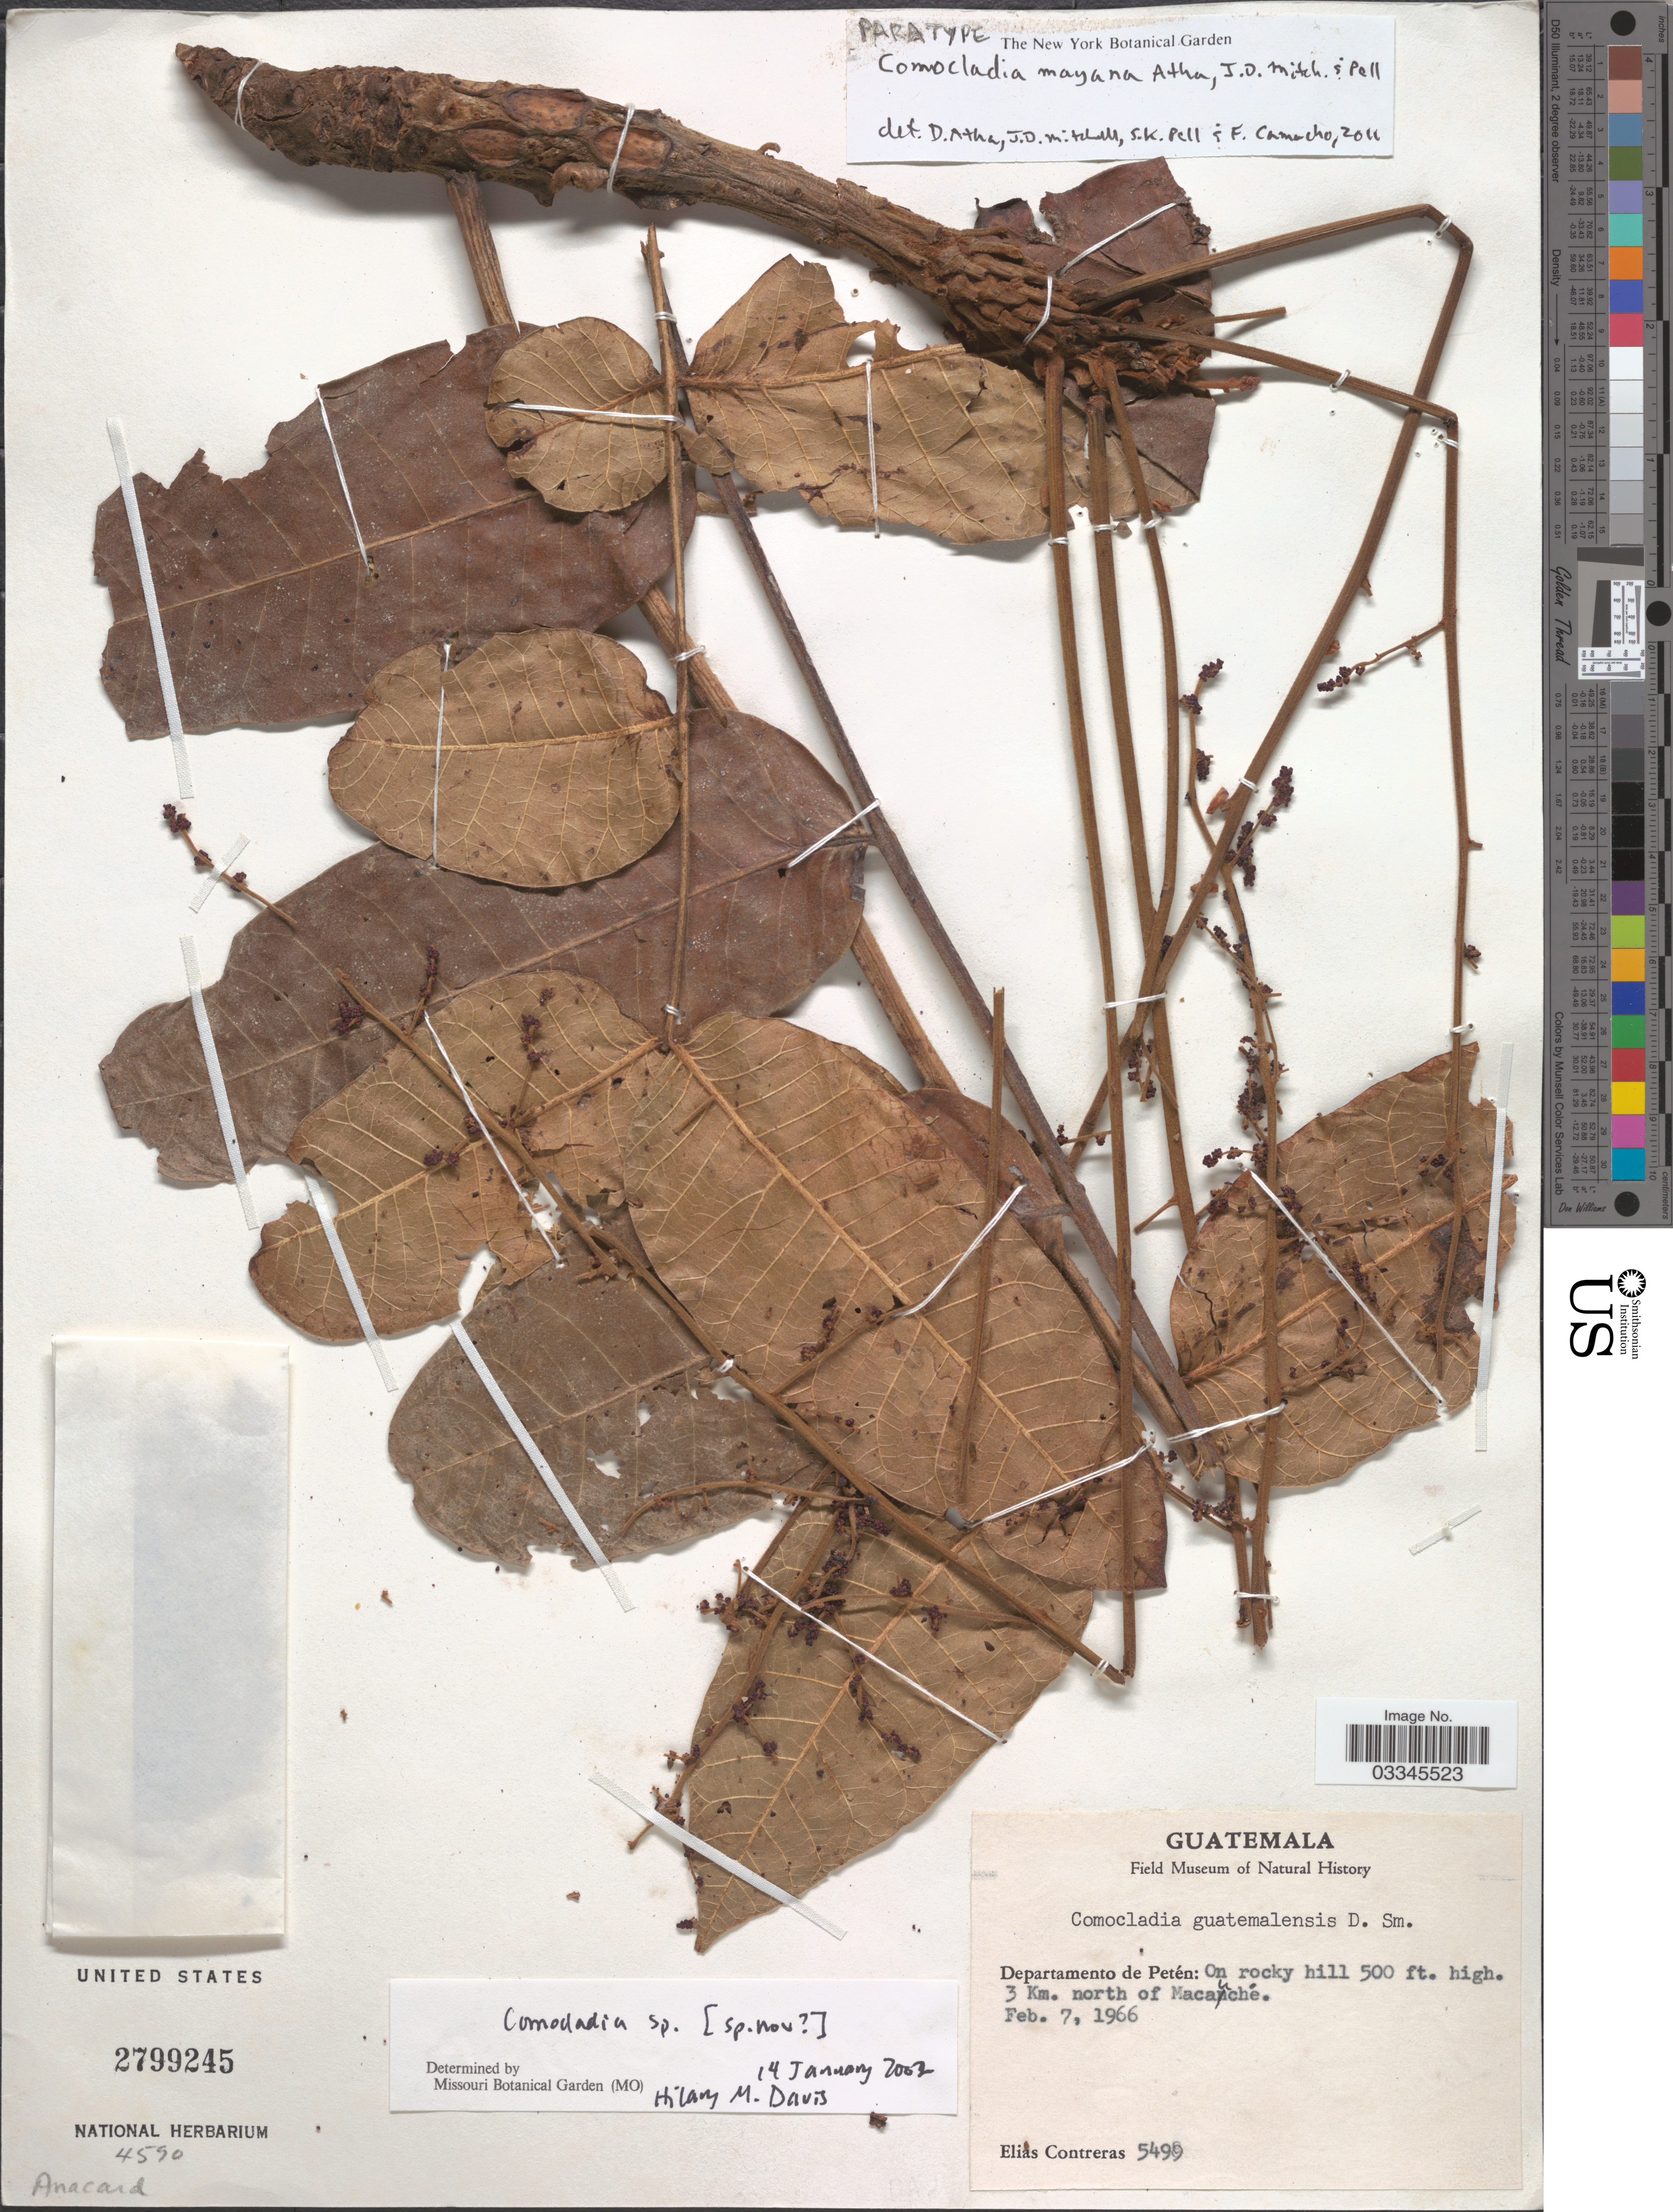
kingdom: Plantae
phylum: Tracheophyta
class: Magnoliopsida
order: Sapindales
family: Anacardiaceae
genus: Comocladia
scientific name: Comocladia mayana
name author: Atha et al.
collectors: E. Contreras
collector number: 5499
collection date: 1966-02-07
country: Guatemala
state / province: El Petén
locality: Departamento de Petén: On rocky hill. 3 Km. north of Macanché.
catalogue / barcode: US 2799245